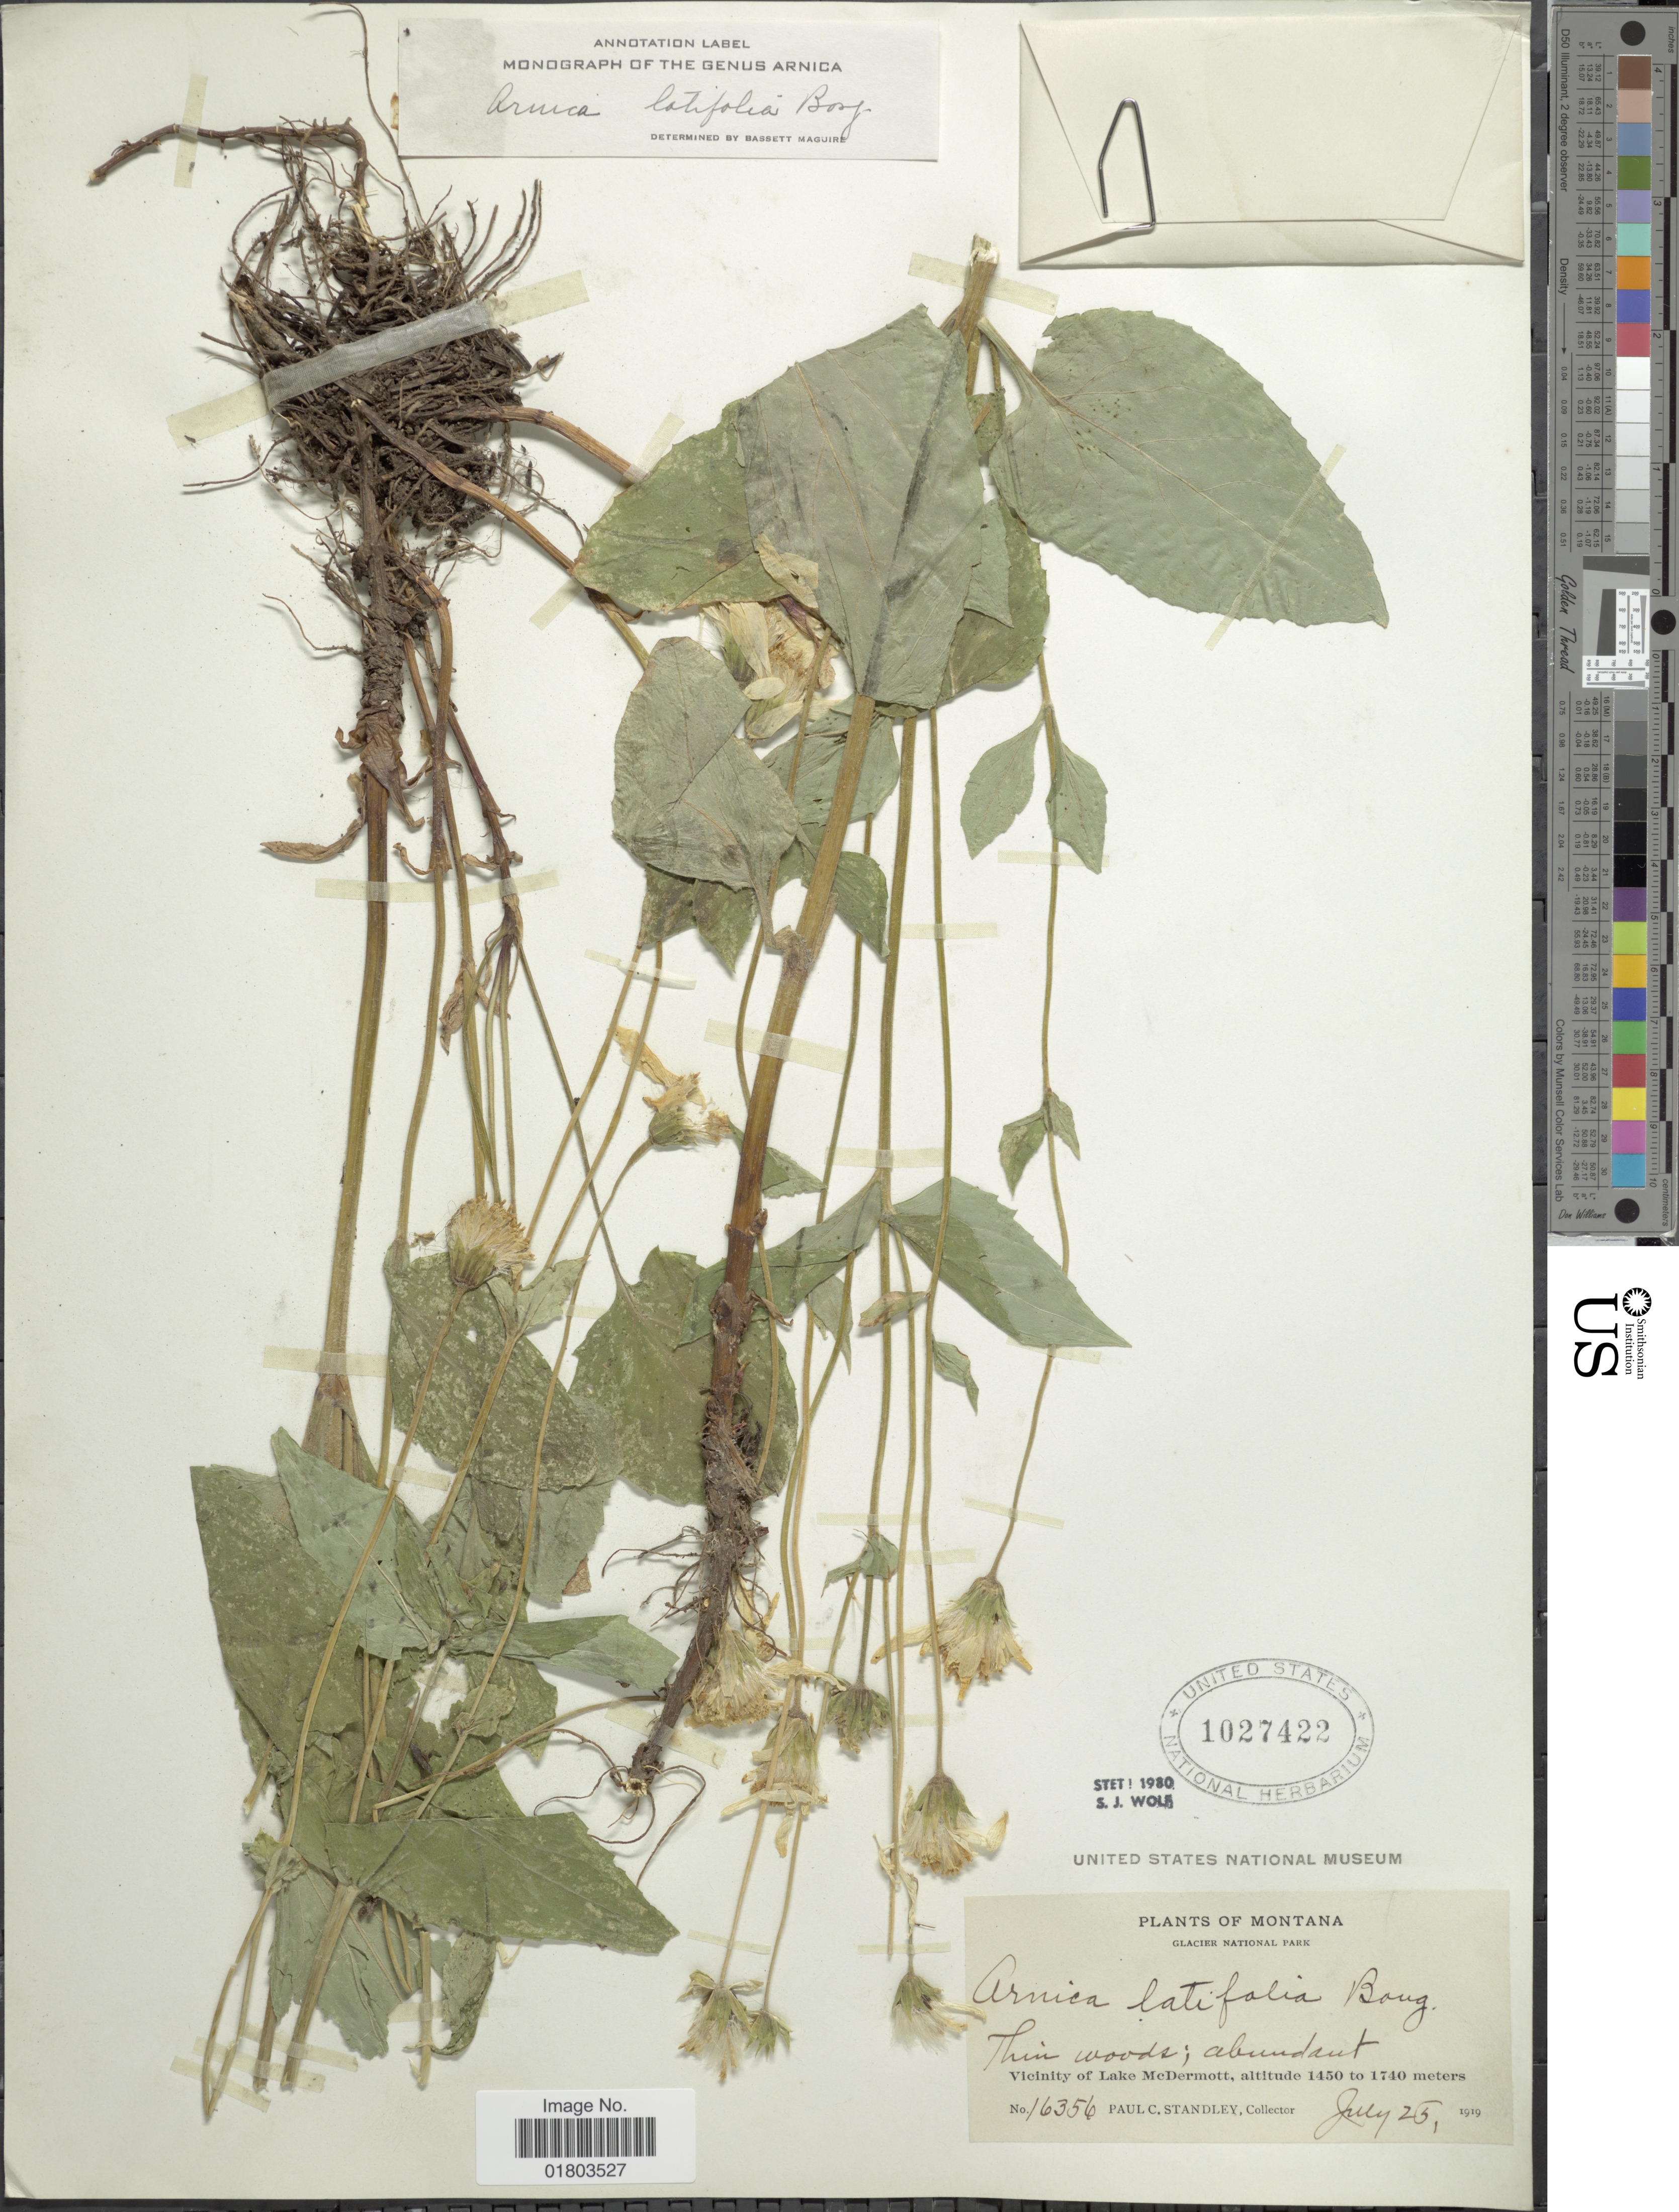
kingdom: Plantae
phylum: Tracheophyta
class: Magnoliopsida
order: Asterales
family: Asteraceae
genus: Arnica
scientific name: Arnica latifolia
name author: Bong.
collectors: P. C. Standley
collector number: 16356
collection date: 1919-07-25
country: United States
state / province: Montana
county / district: Glacier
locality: Glacier National Park, Thin woods; abundant, Vicinity of Lake McDermott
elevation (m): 1450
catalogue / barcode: US 1027422